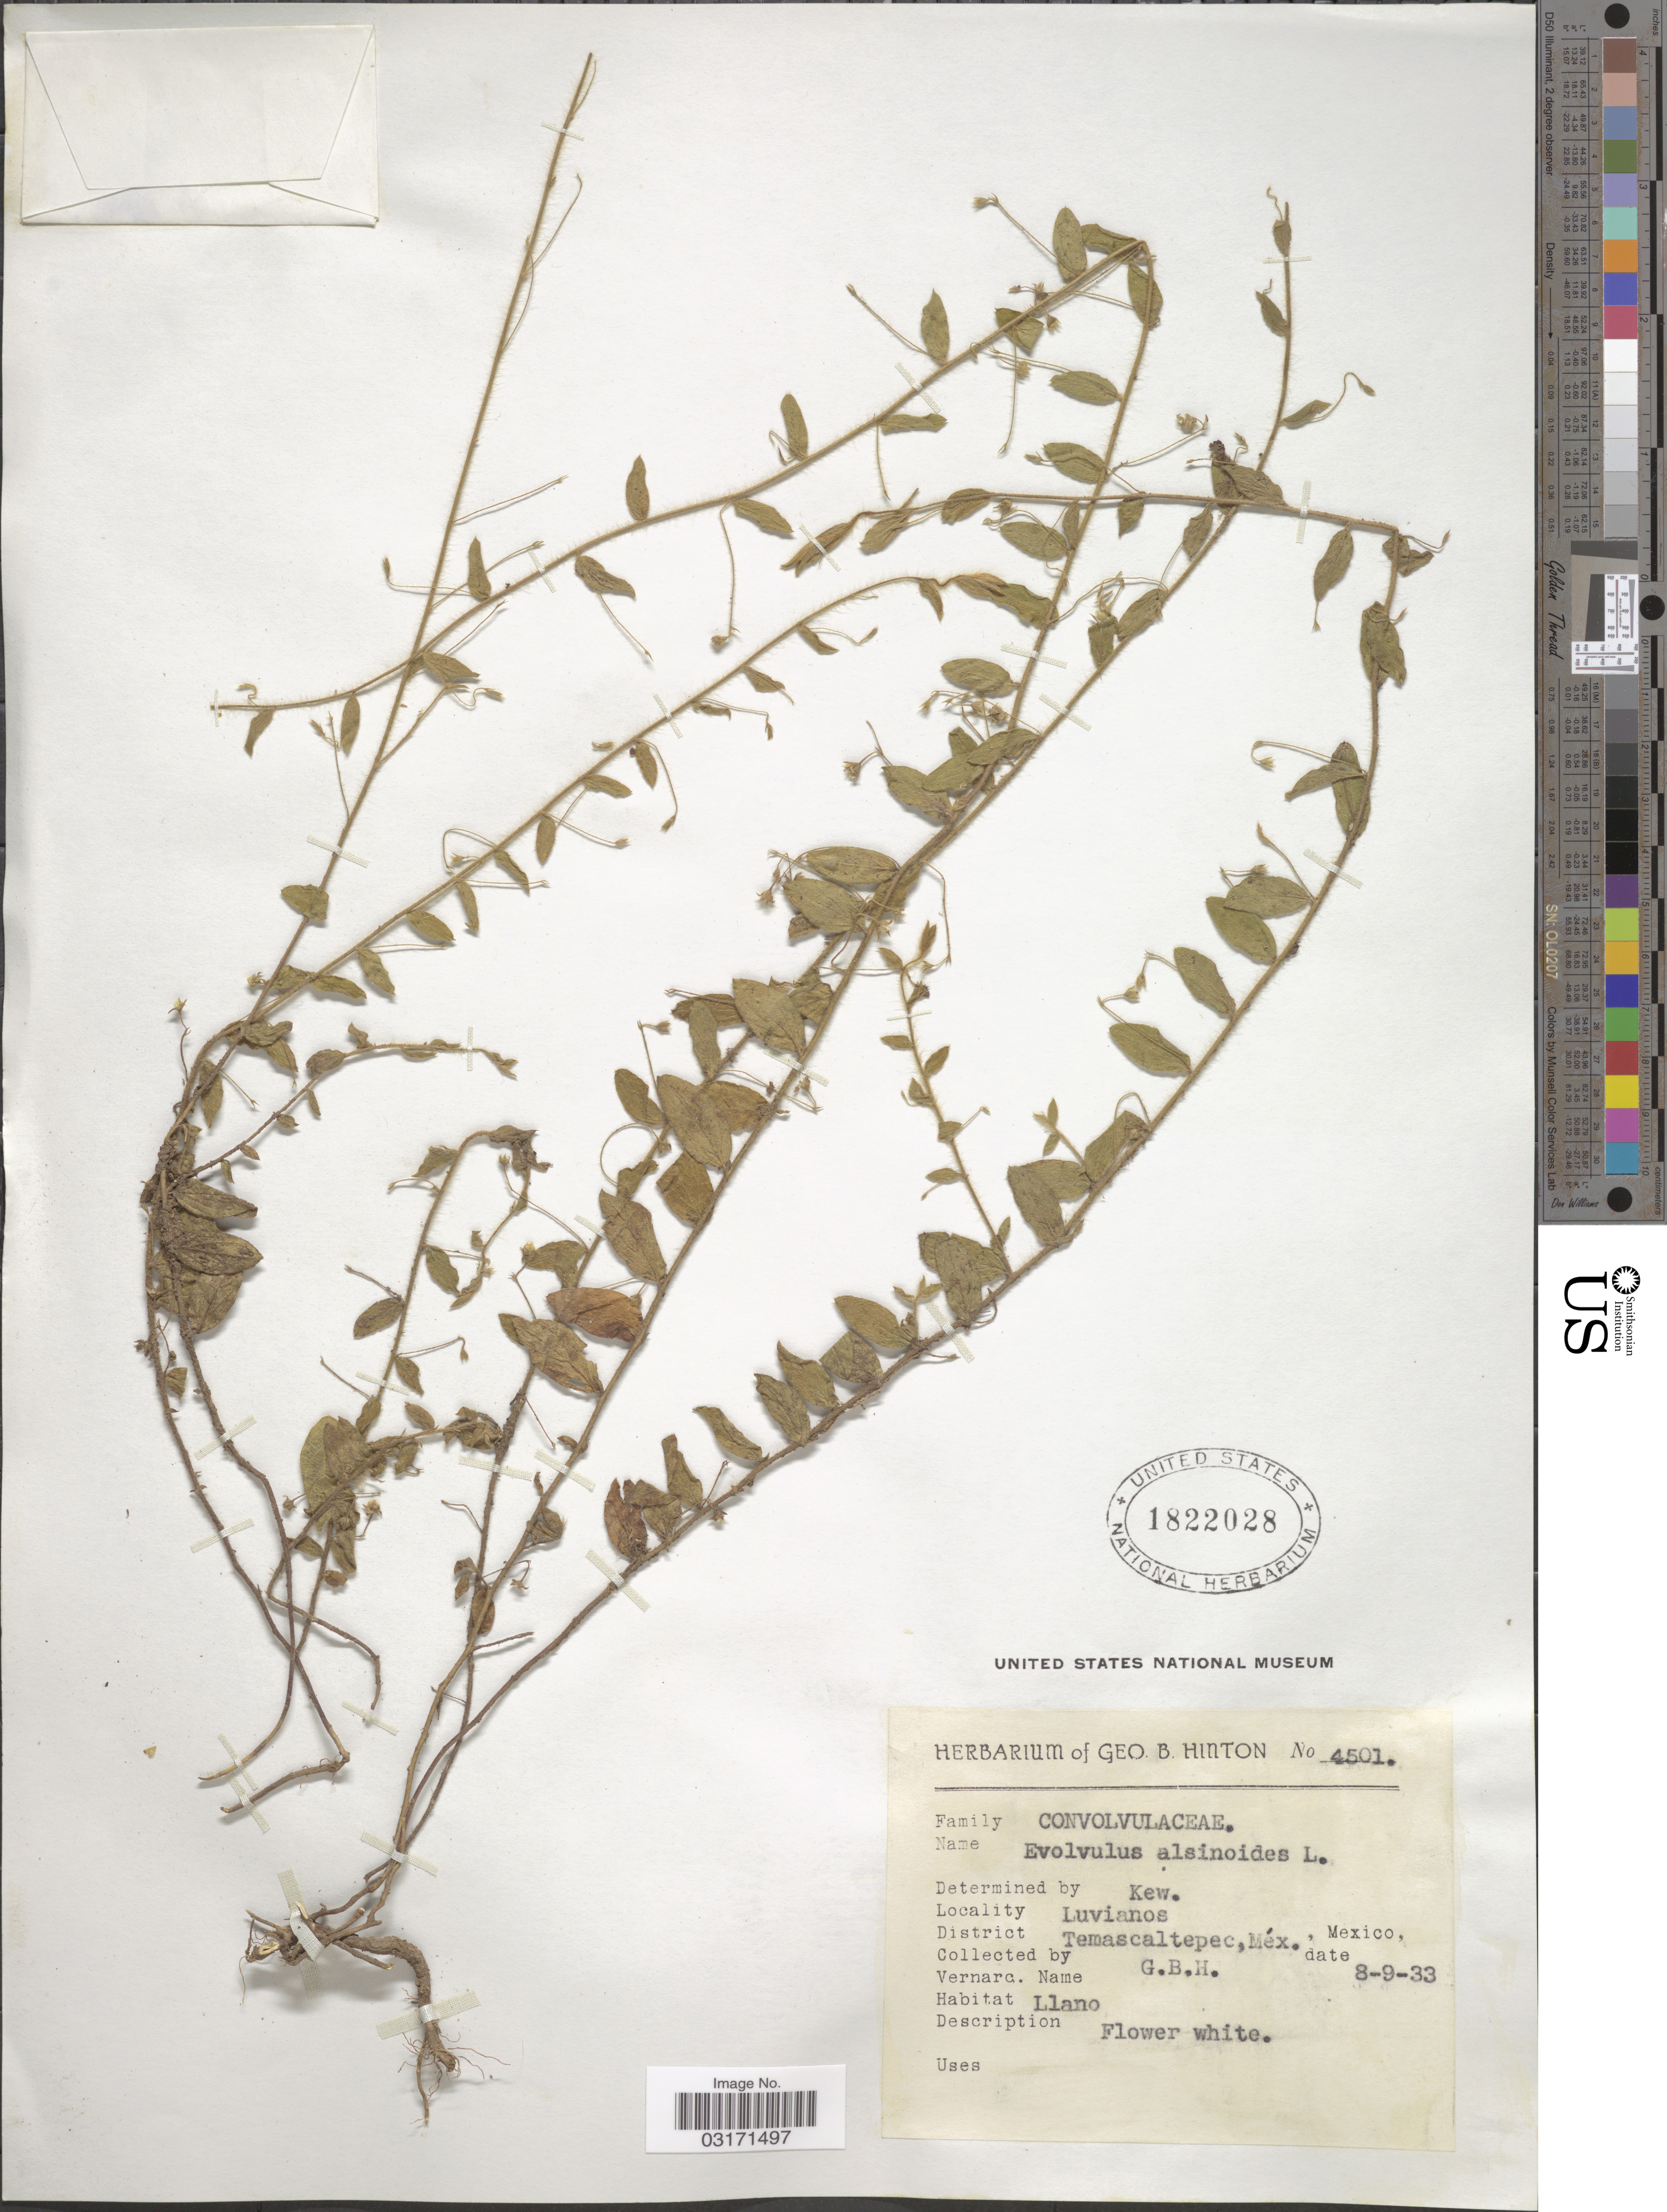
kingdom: Plantae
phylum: Tracheophyta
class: Magnoliopsida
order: Solanales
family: Convolvulaceae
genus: Evolvulus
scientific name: Evolvulus alsinoides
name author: (L.) L.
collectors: G. B. Hinton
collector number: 4501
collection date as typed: Transcribed d/m/y: 8/9/33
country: Mexico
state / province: México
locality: Luvianos, District Temascaltepec, Méx., Mexico.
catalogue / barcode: US 1822028